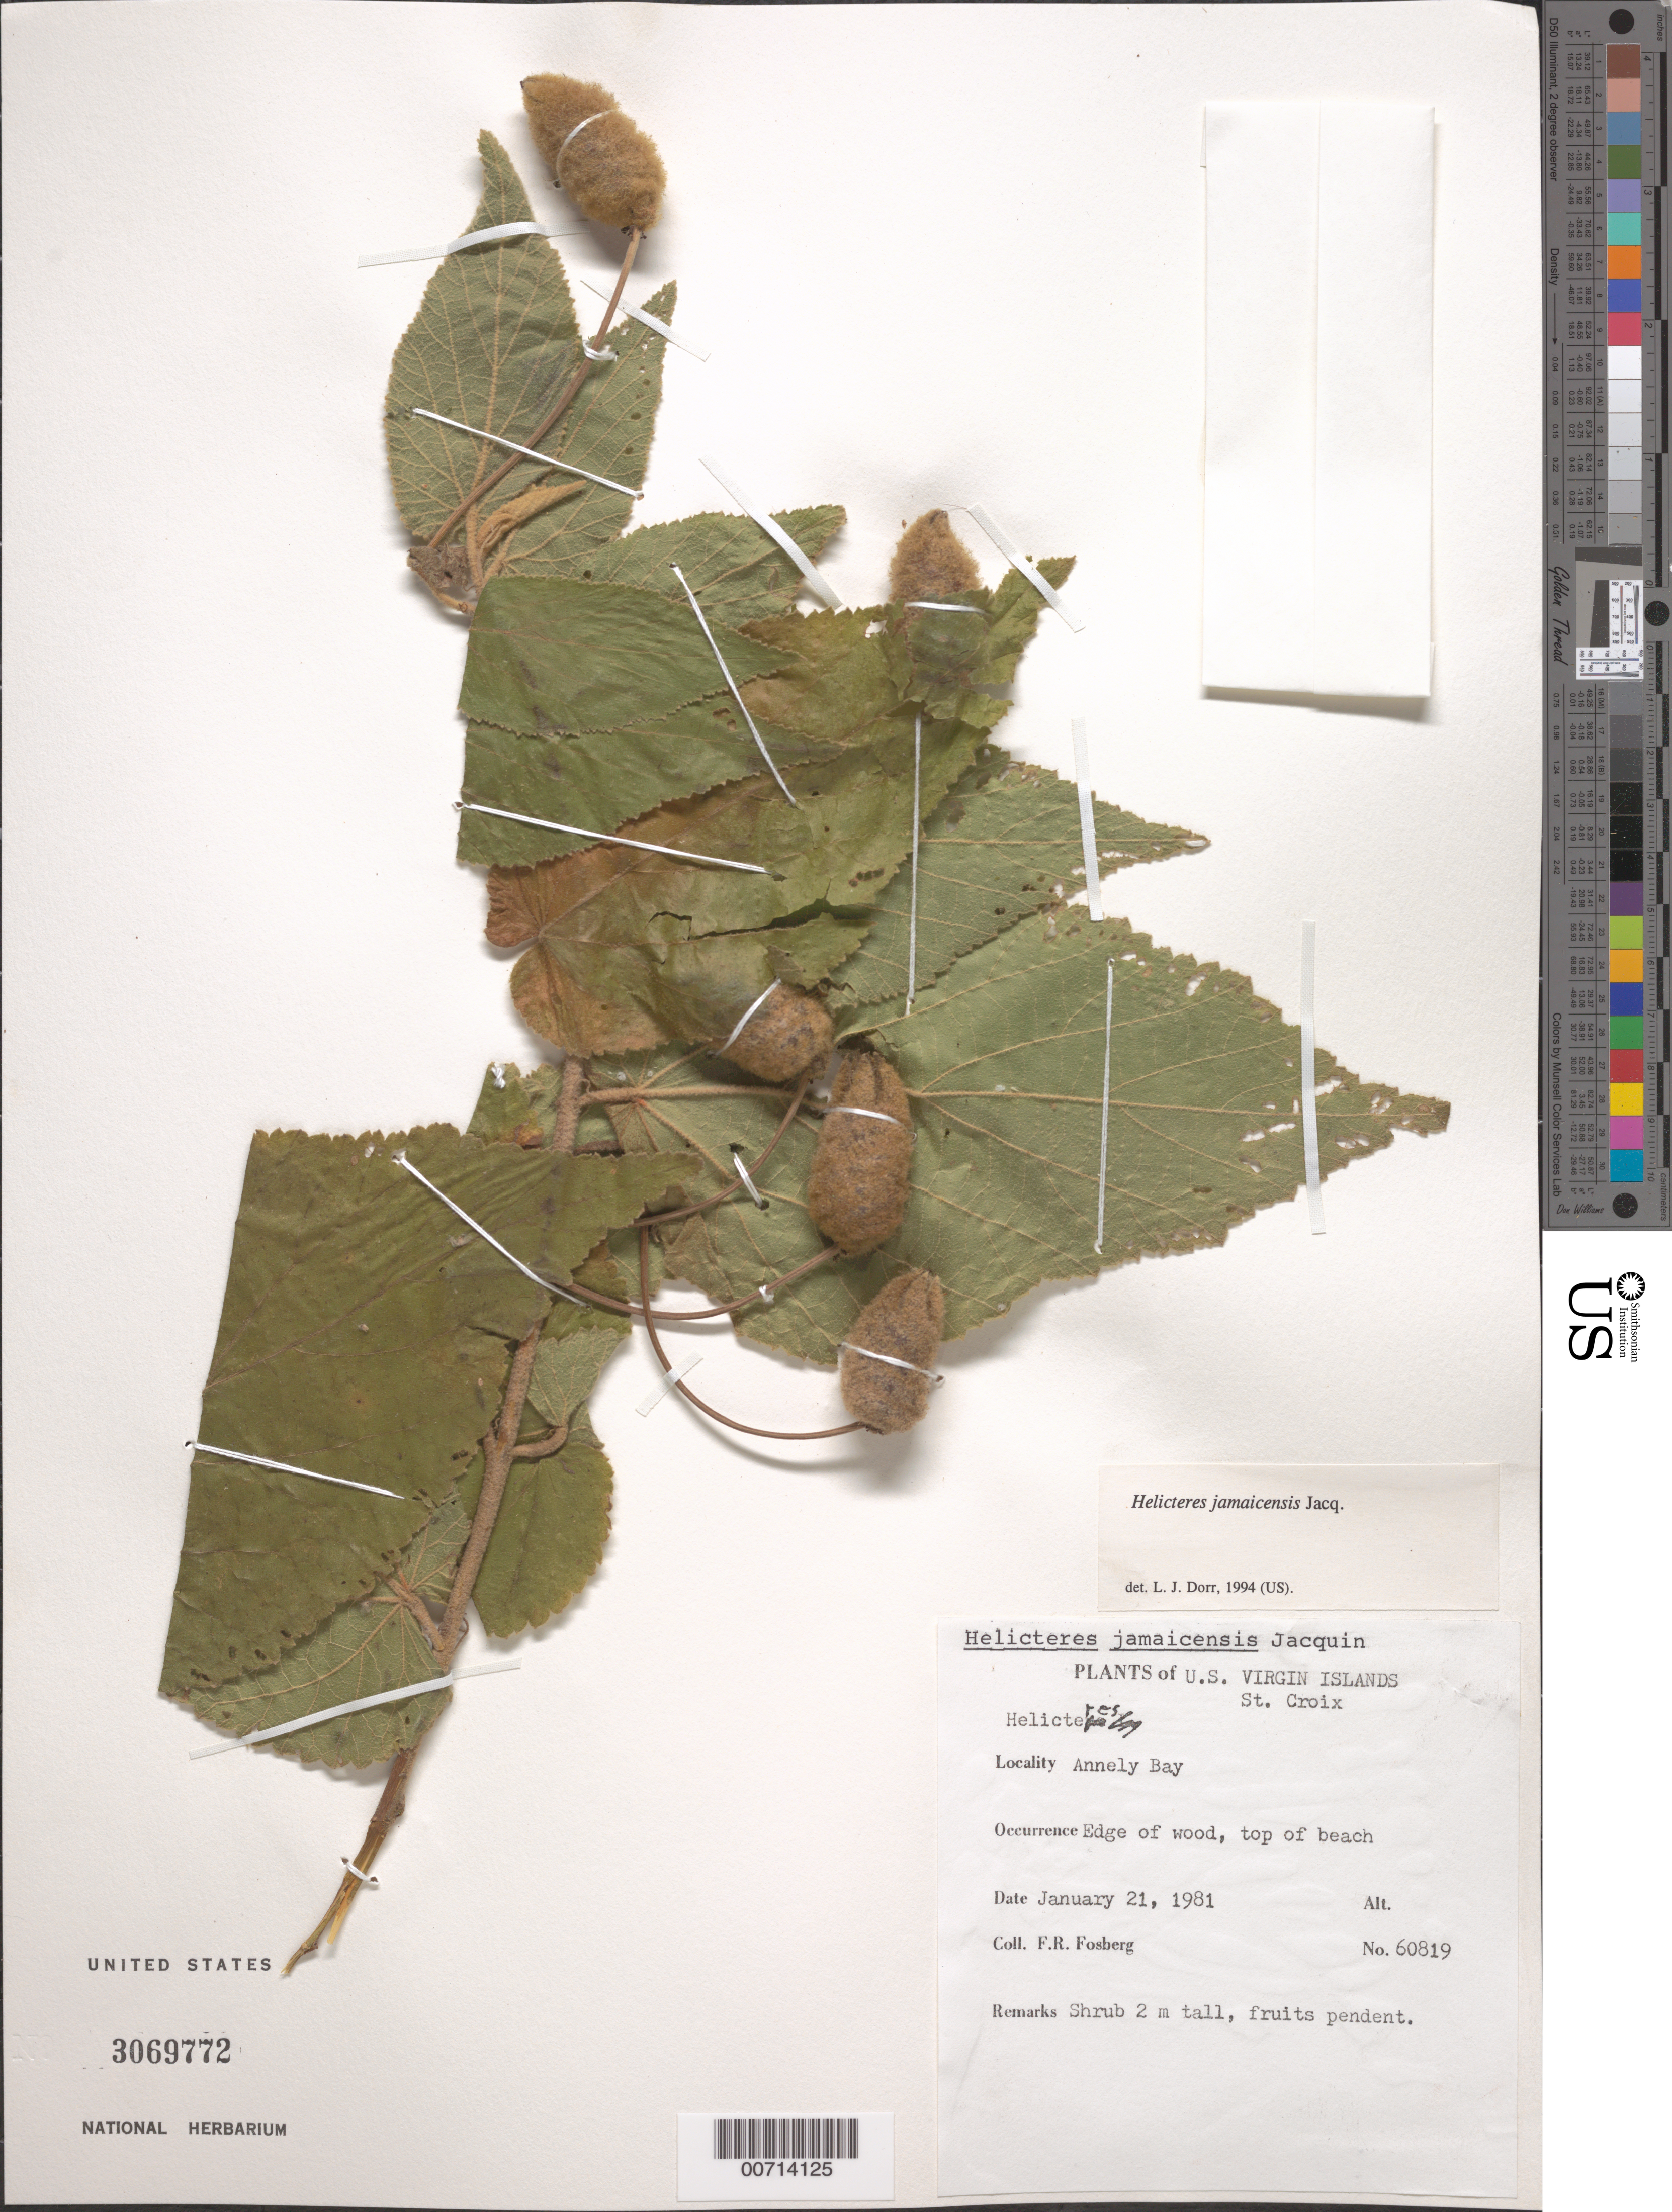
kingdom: Plantae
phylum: Tracheophyta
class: Magnoliopsida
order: Malvales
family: Malvaceae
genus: Helicteres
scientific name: Helicteres jamaicensis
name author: Jacq.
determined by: Dorr, L. J., (BOT), Smithsonian Institution - National Museum of Natural History (UNITED STATES)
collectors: F. R. Fosberg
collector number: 60819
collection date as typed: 21 Jan 1981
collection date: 1981-01-21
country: U.S. Virgin Islands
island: St. Croix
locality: Annely Bay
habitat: Edge of woods, top of beach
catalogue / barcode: US 3069772